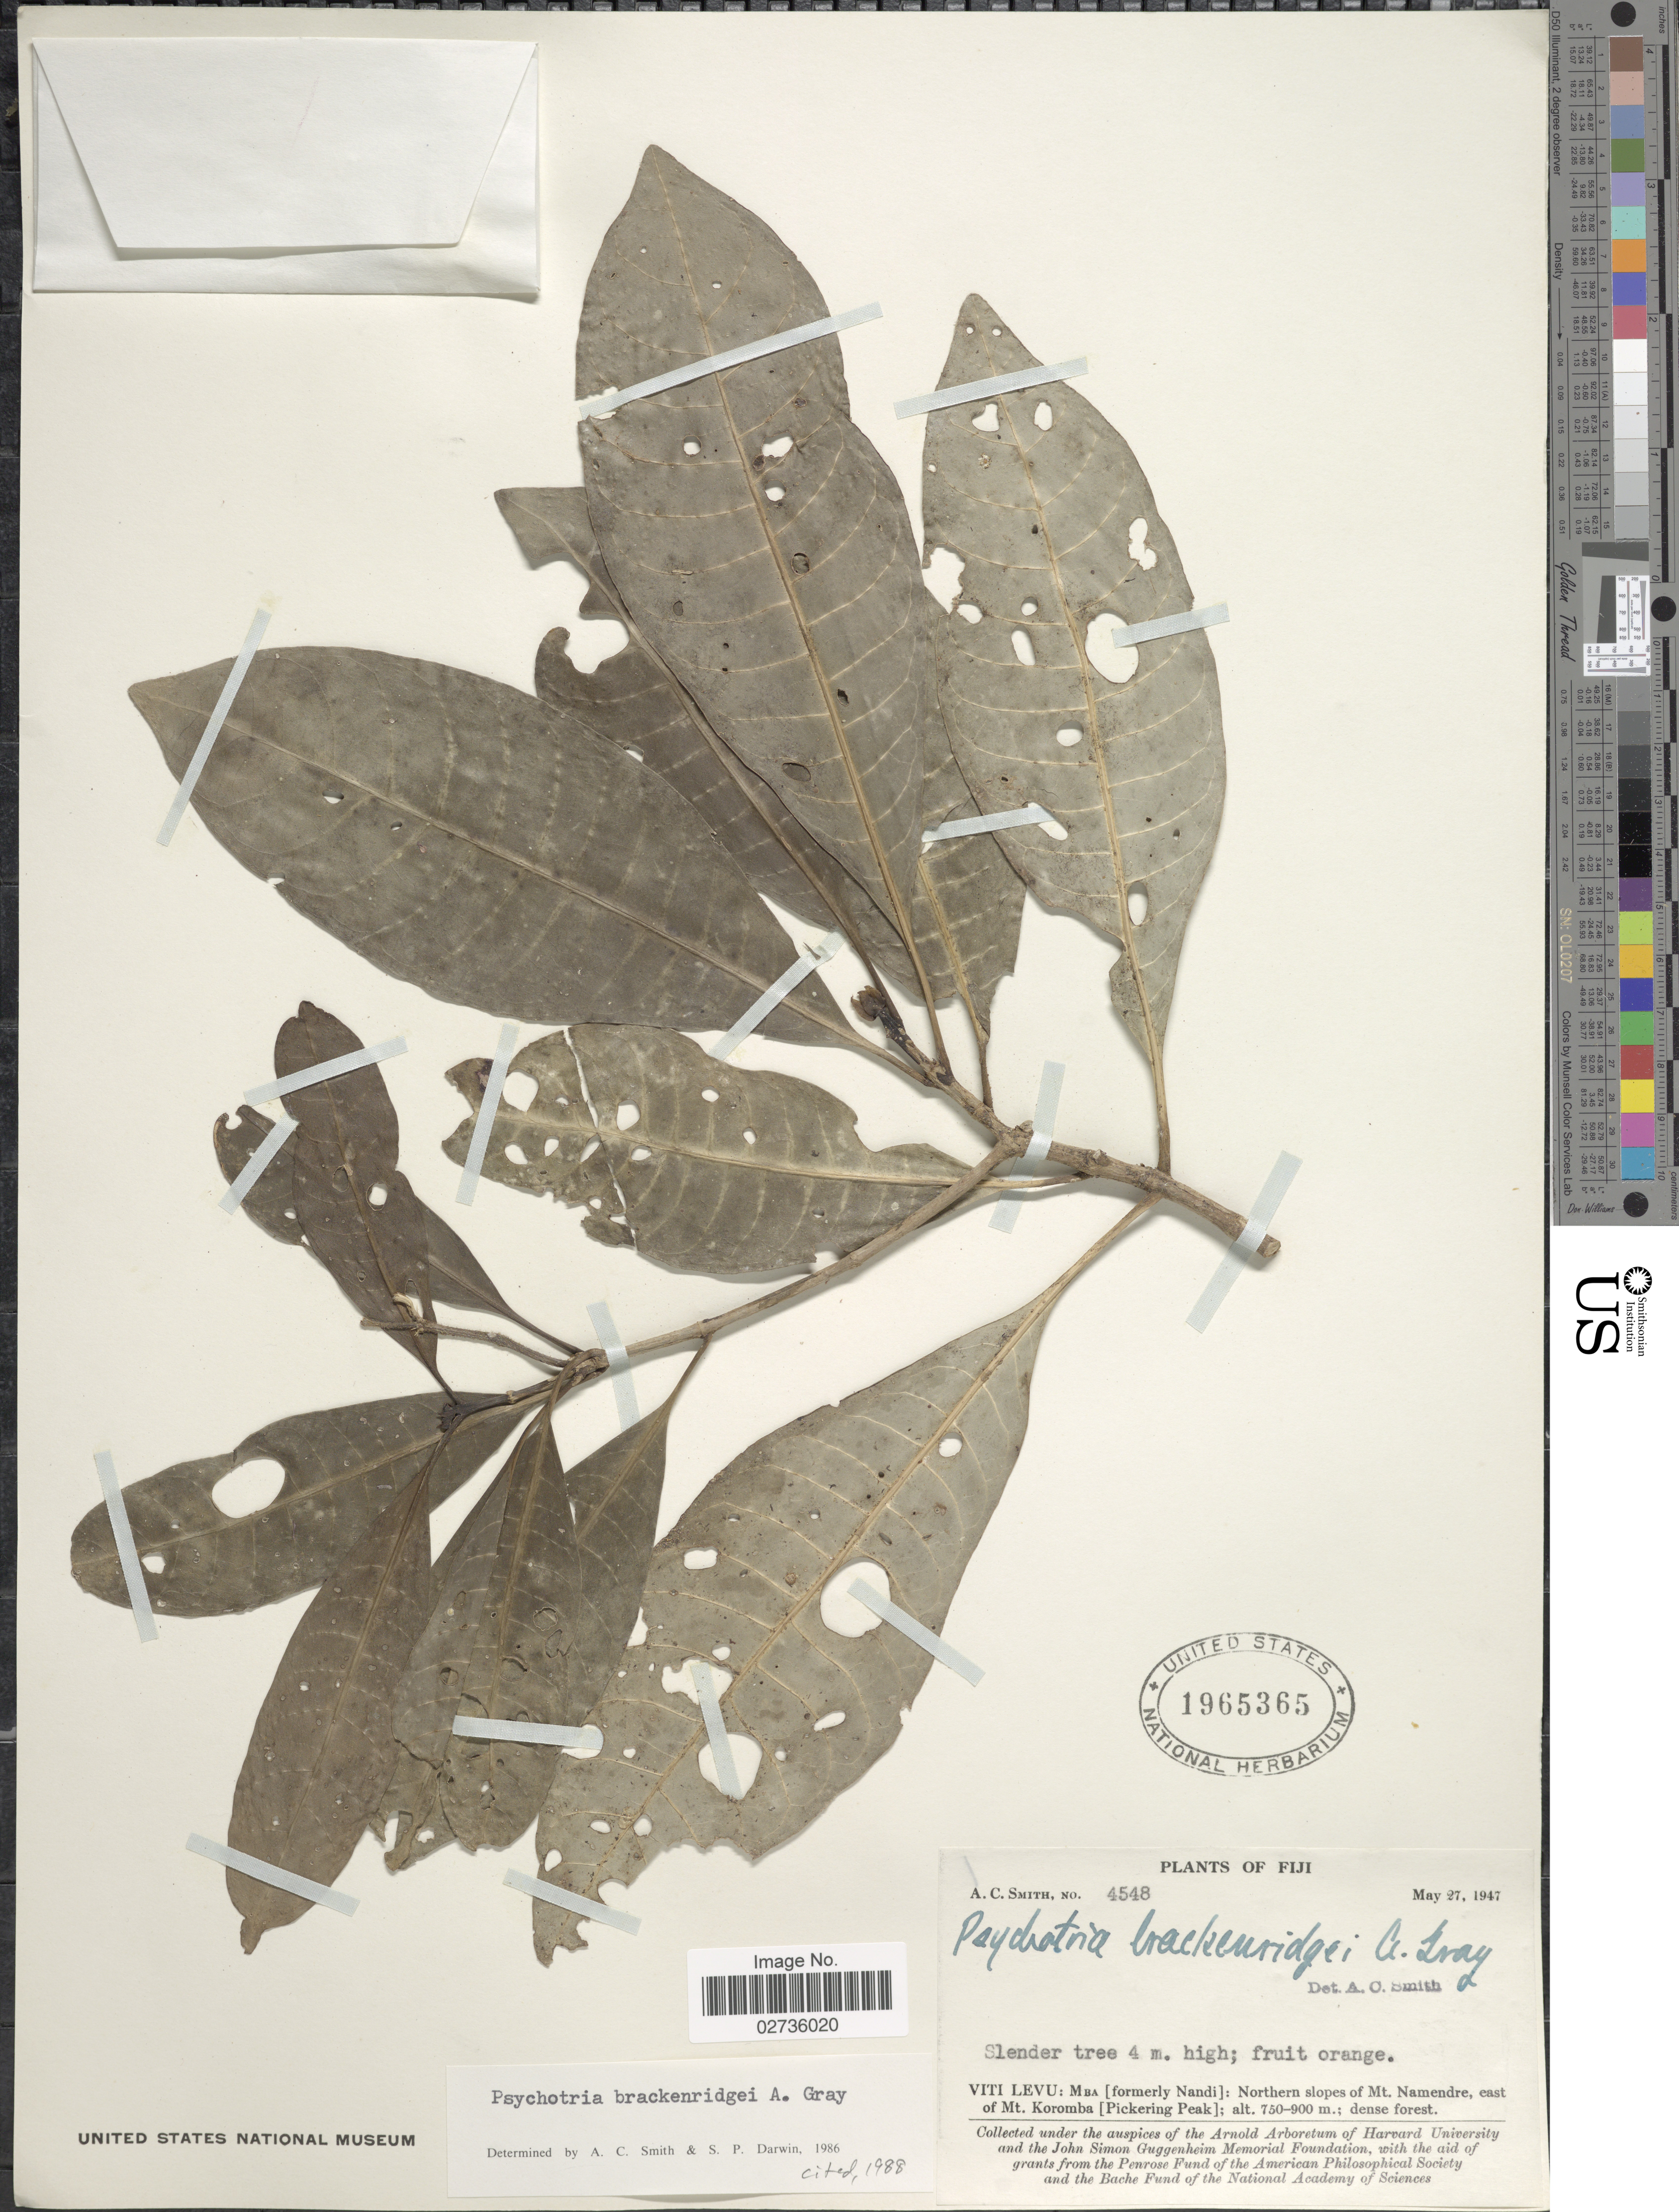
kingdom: Plantae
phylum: Tracheophyta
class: Magnoliopsida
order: Gentianales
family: Rubiaceae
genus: Psychotria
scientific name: Psychotria brackenridgei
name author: A. Gray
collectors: A. C. Smith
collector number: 4548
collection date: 1947-05-27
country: Fiji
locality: Viti Levu: MBA [formerly Nandi]: Northern slopes of Mt. Namendre, east of Mt. Koromba [Pickering Peak].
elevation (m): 750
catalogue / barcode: US 1965365